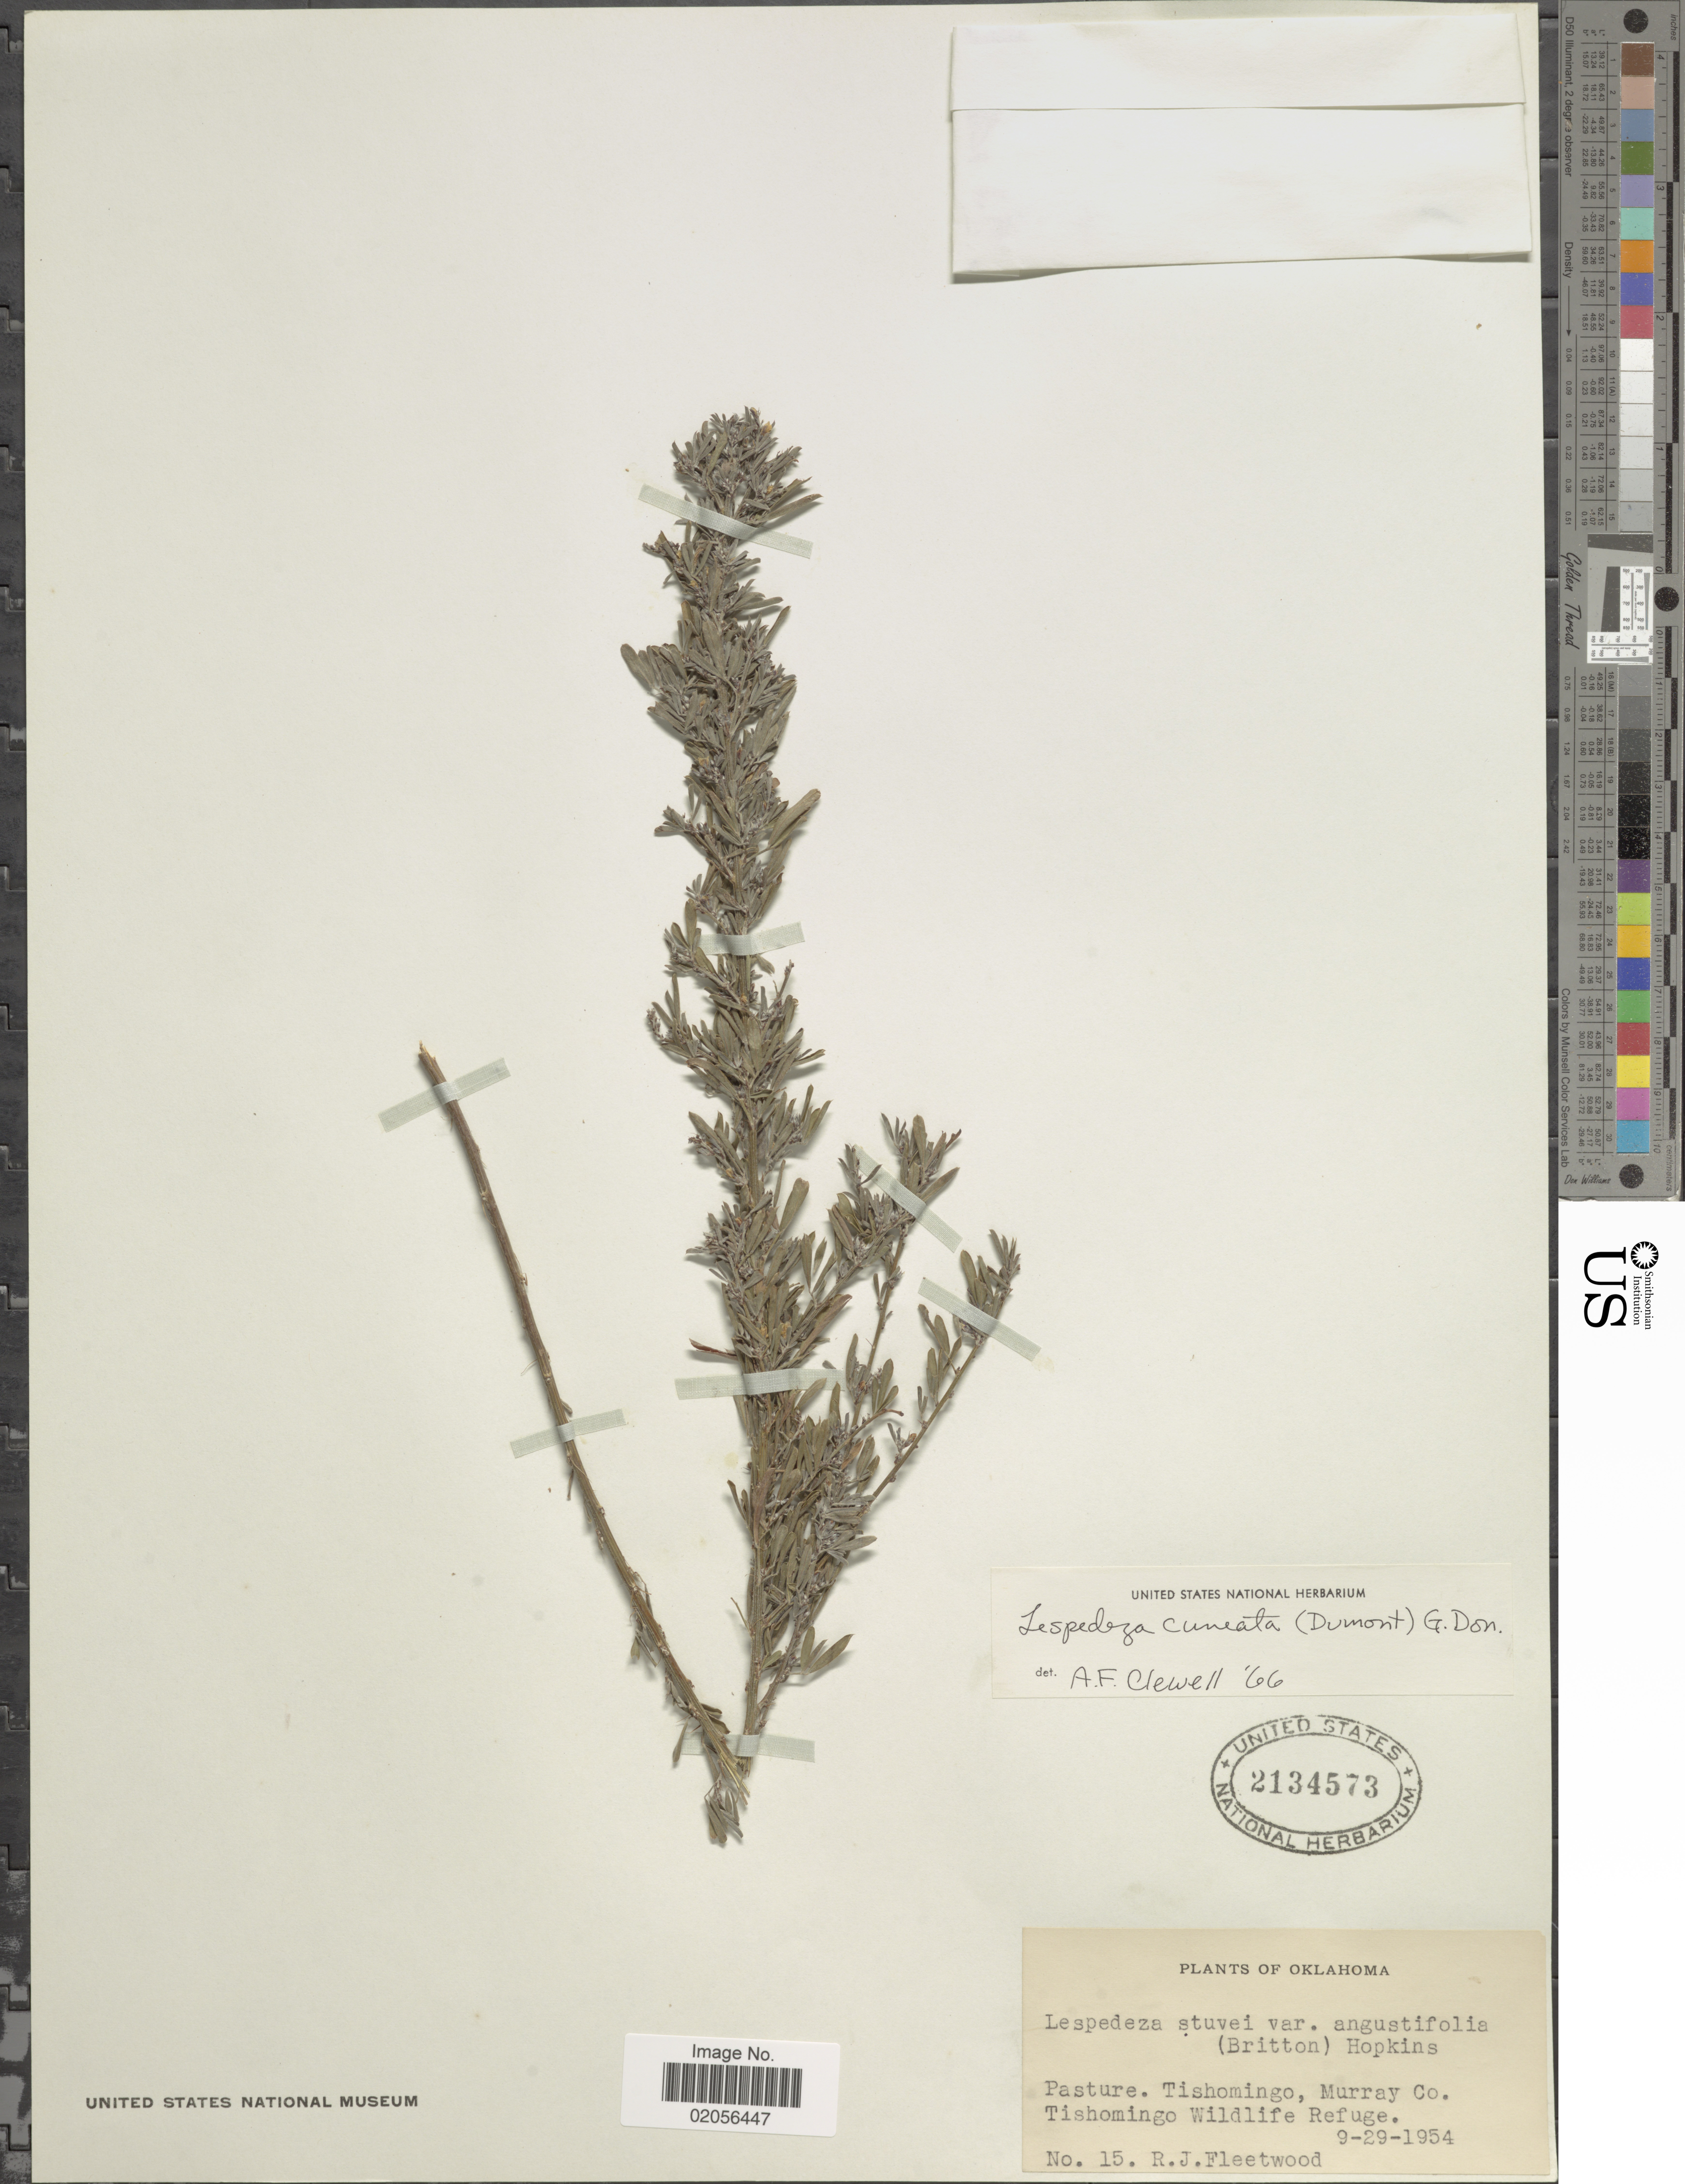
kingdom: Plantae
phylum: Tracheophyta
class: Magnoliopsida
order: Fabales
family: Fabaceae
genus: Lespedeza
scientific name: Lespedeza cuneata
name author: (Dum. Cours.) G. Don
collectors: R. J. Fleetwood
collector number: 15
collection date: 1954-09-29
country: United States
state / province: Oklahoma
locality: Pasture. Tishomingo, Murray Co. Tishomingo Wildlife Refuge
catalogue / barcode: US 2134573